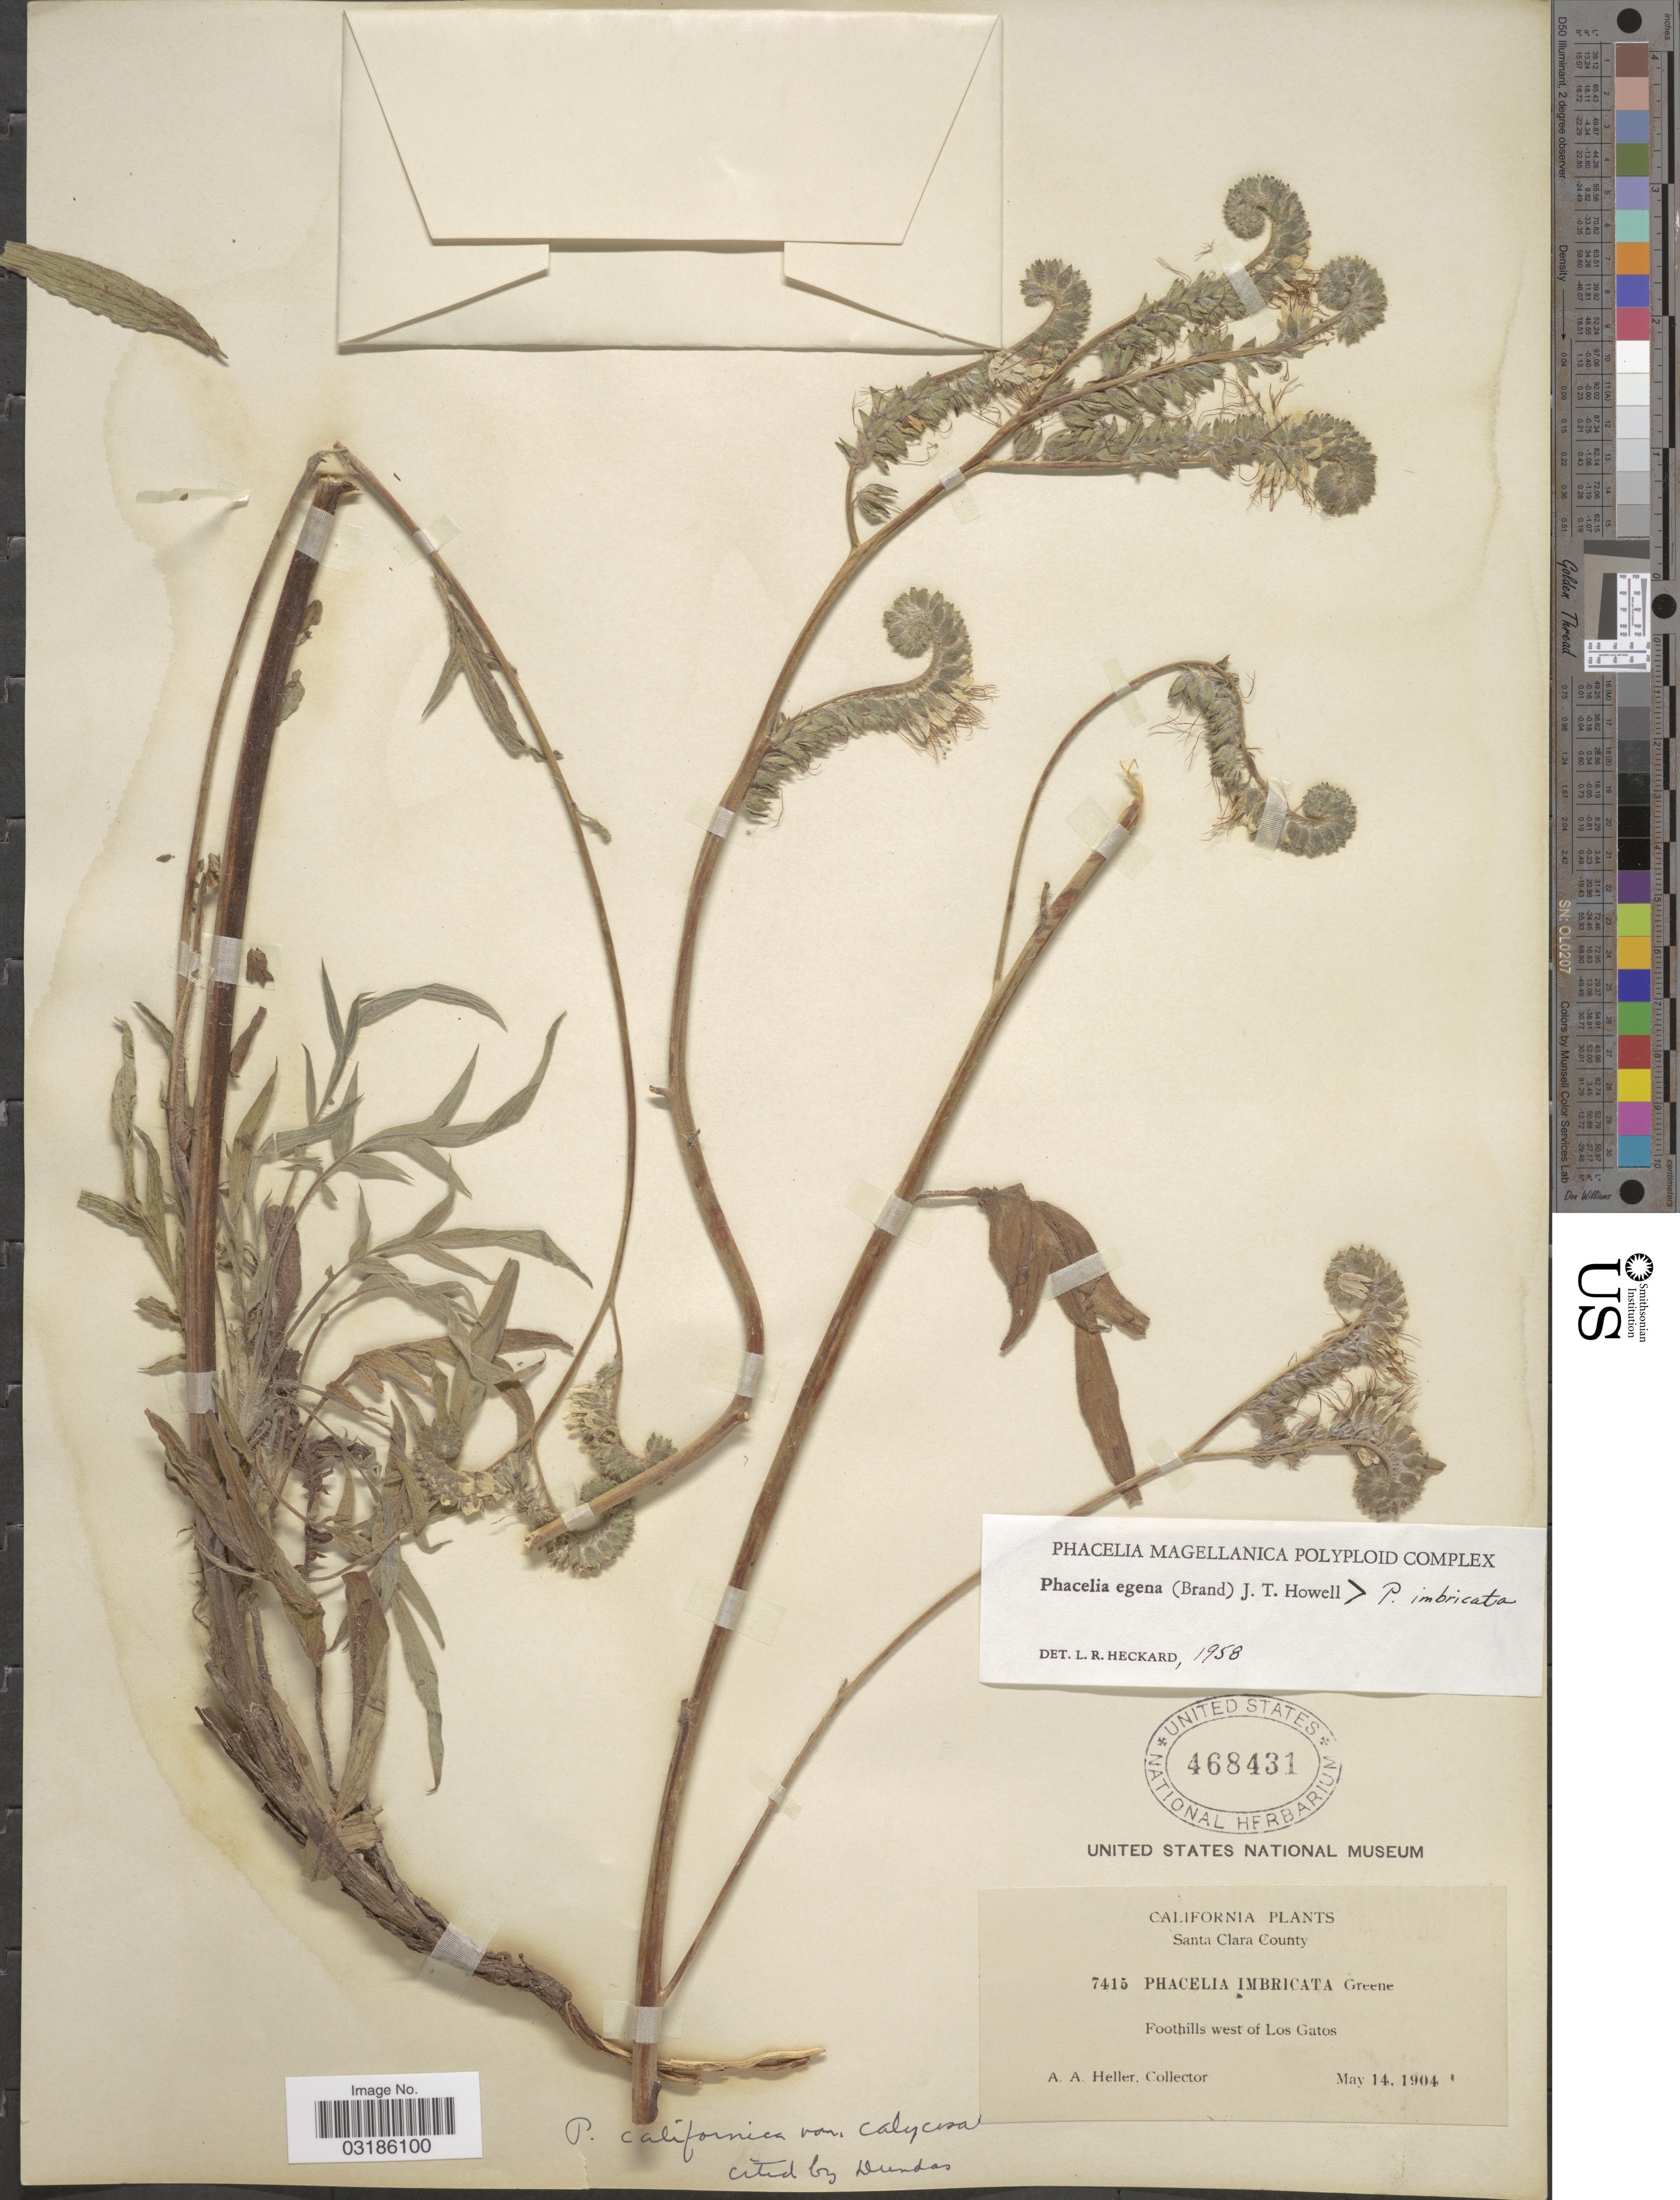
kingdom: Plantae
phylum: Tracheophyta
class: Magnoliopsida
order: Boraginales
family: Hydrophyllaceae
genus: Phacelia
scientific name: Phacelia egena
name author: (Brand) Howell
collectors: A. A. Heller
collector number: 7415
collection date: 1904-05-14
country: United States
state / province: California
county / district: Santa Clara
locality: Santa Clara County. Foothills west of Los Gatos.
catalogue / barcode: US 468431